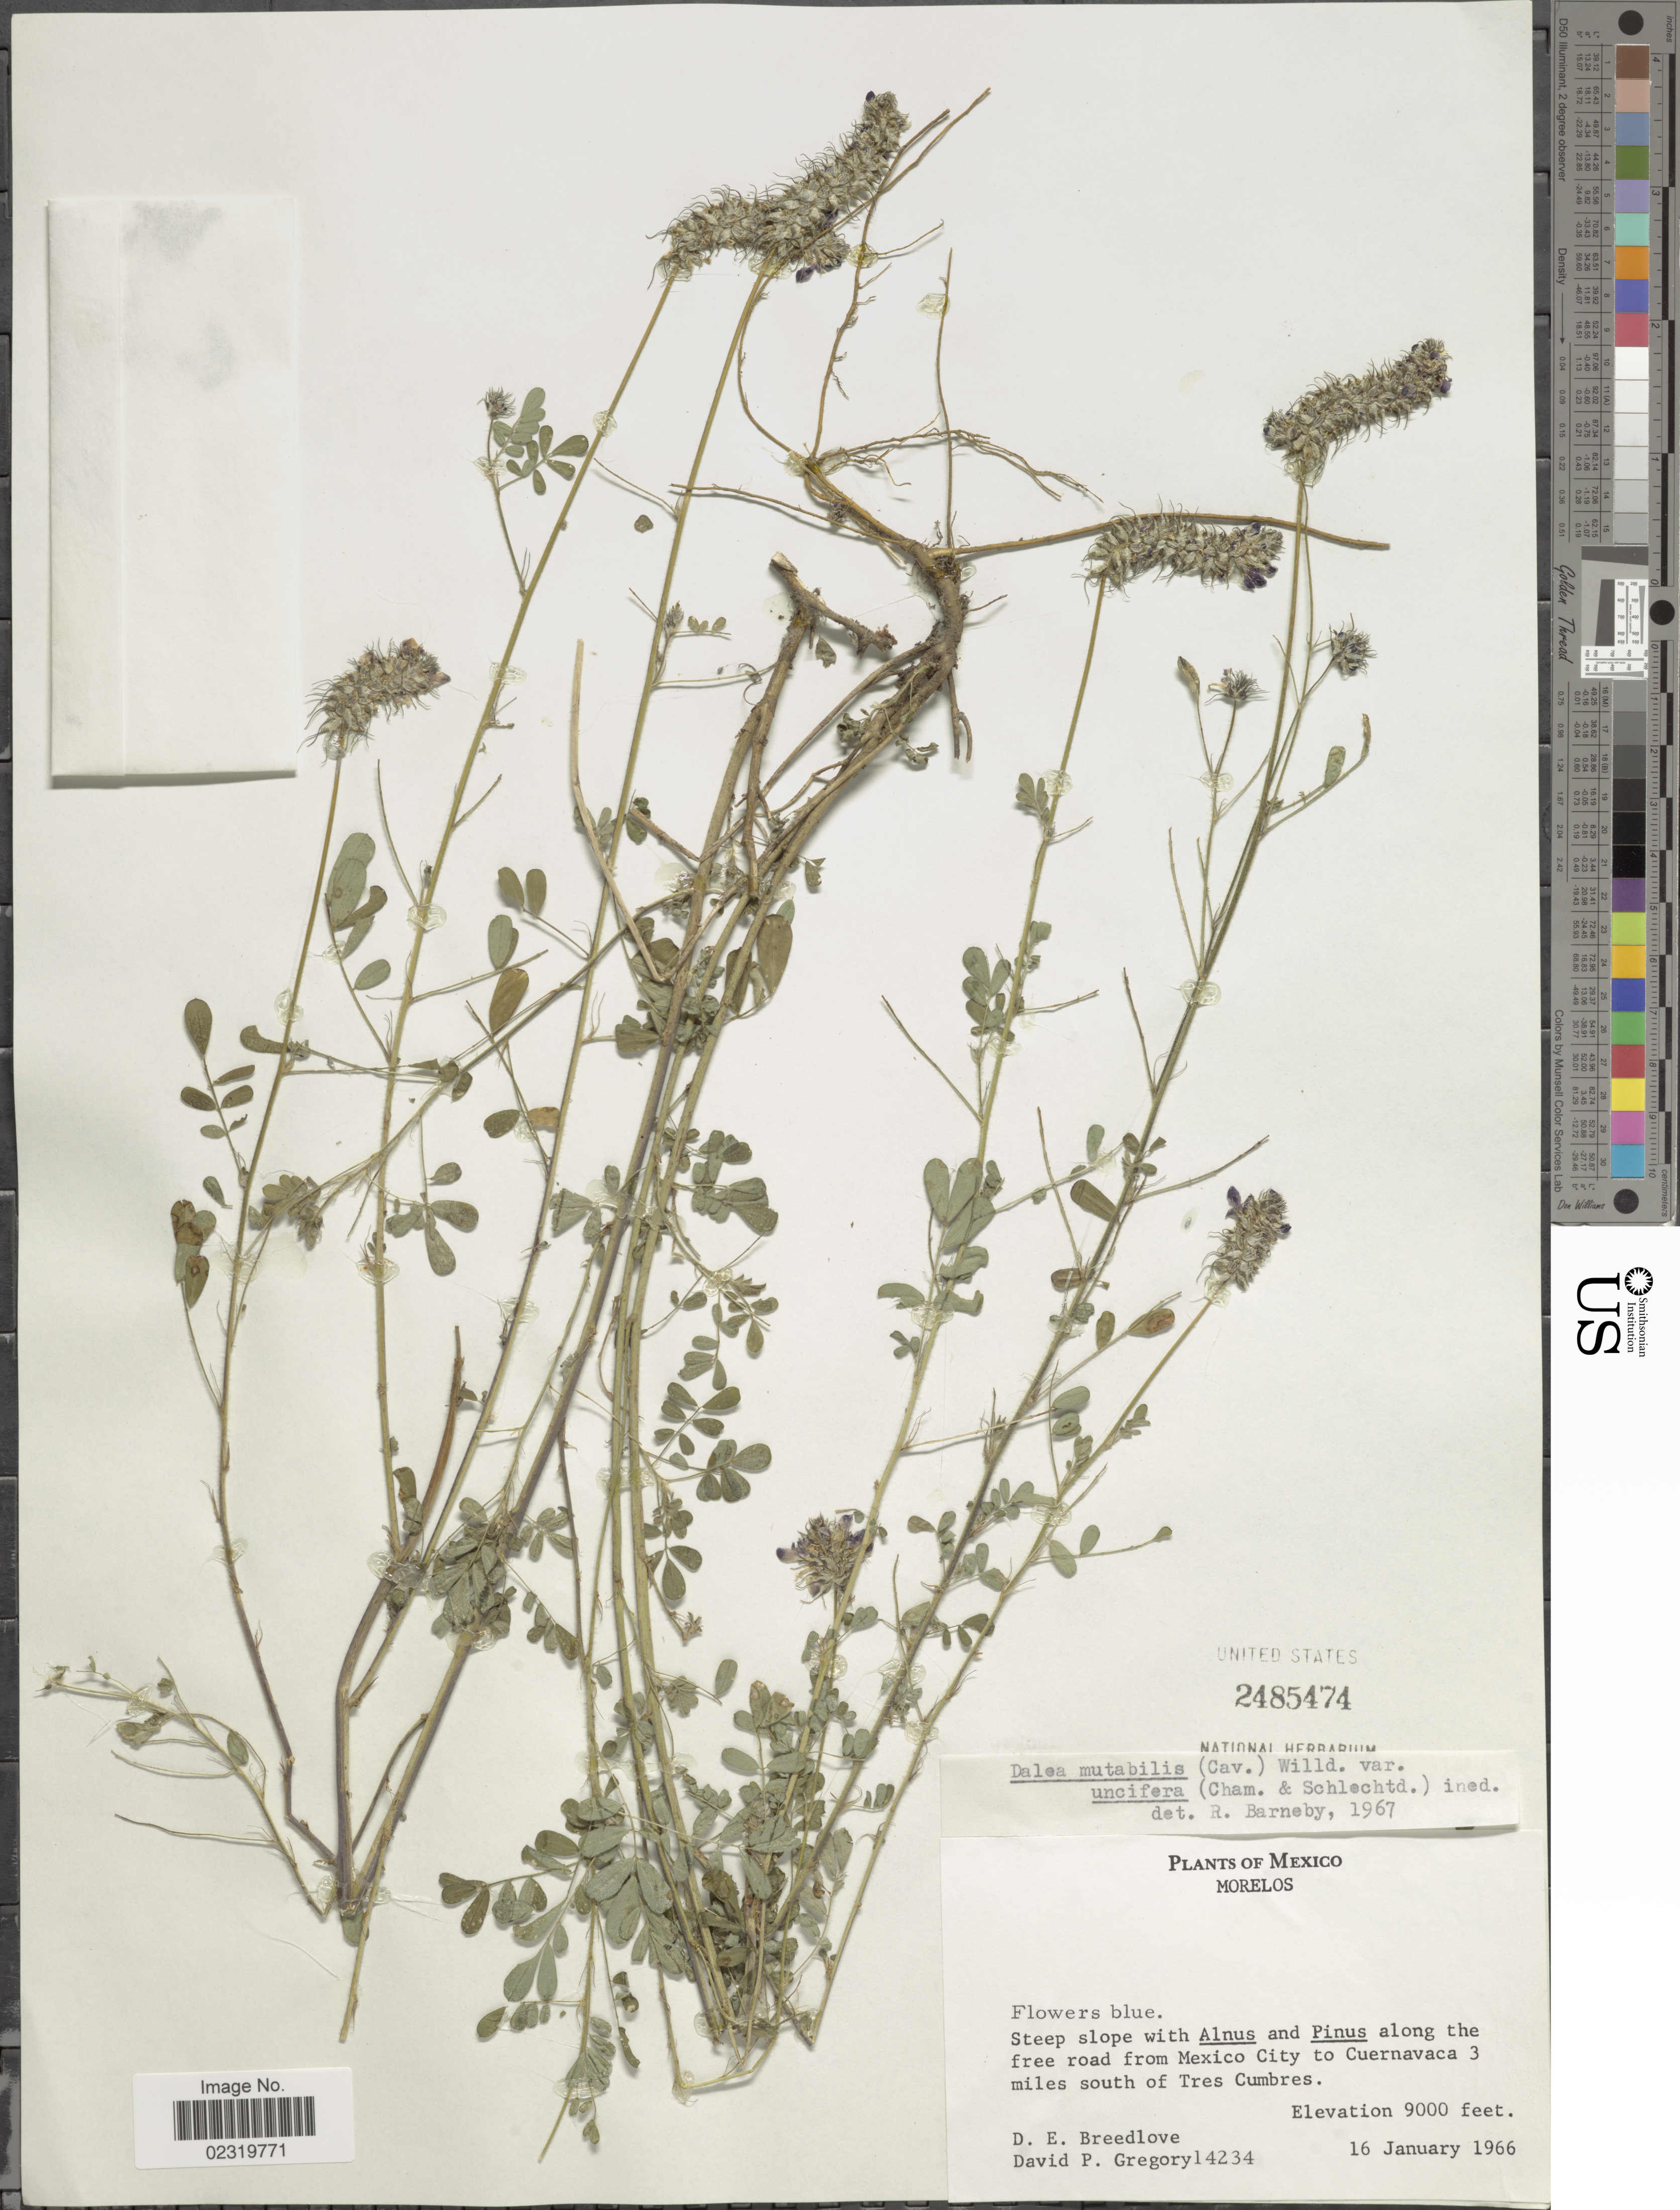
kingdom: Plantae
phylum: Tracheophyta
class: Magnoliopsida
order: Fabales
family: Fabaceae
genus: Dalea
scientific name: Dalea obovatifolia var. obovatifolia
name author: Ortega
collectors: D. E. Breedlove & D. Gregory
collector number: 14234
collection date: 1966-01-16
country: Mexico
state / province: Morelos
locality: Along the free road from Mexico City to Cuernavaca 3 miles south of Tres Cumbres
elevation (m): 2743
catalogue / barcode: US 2485474